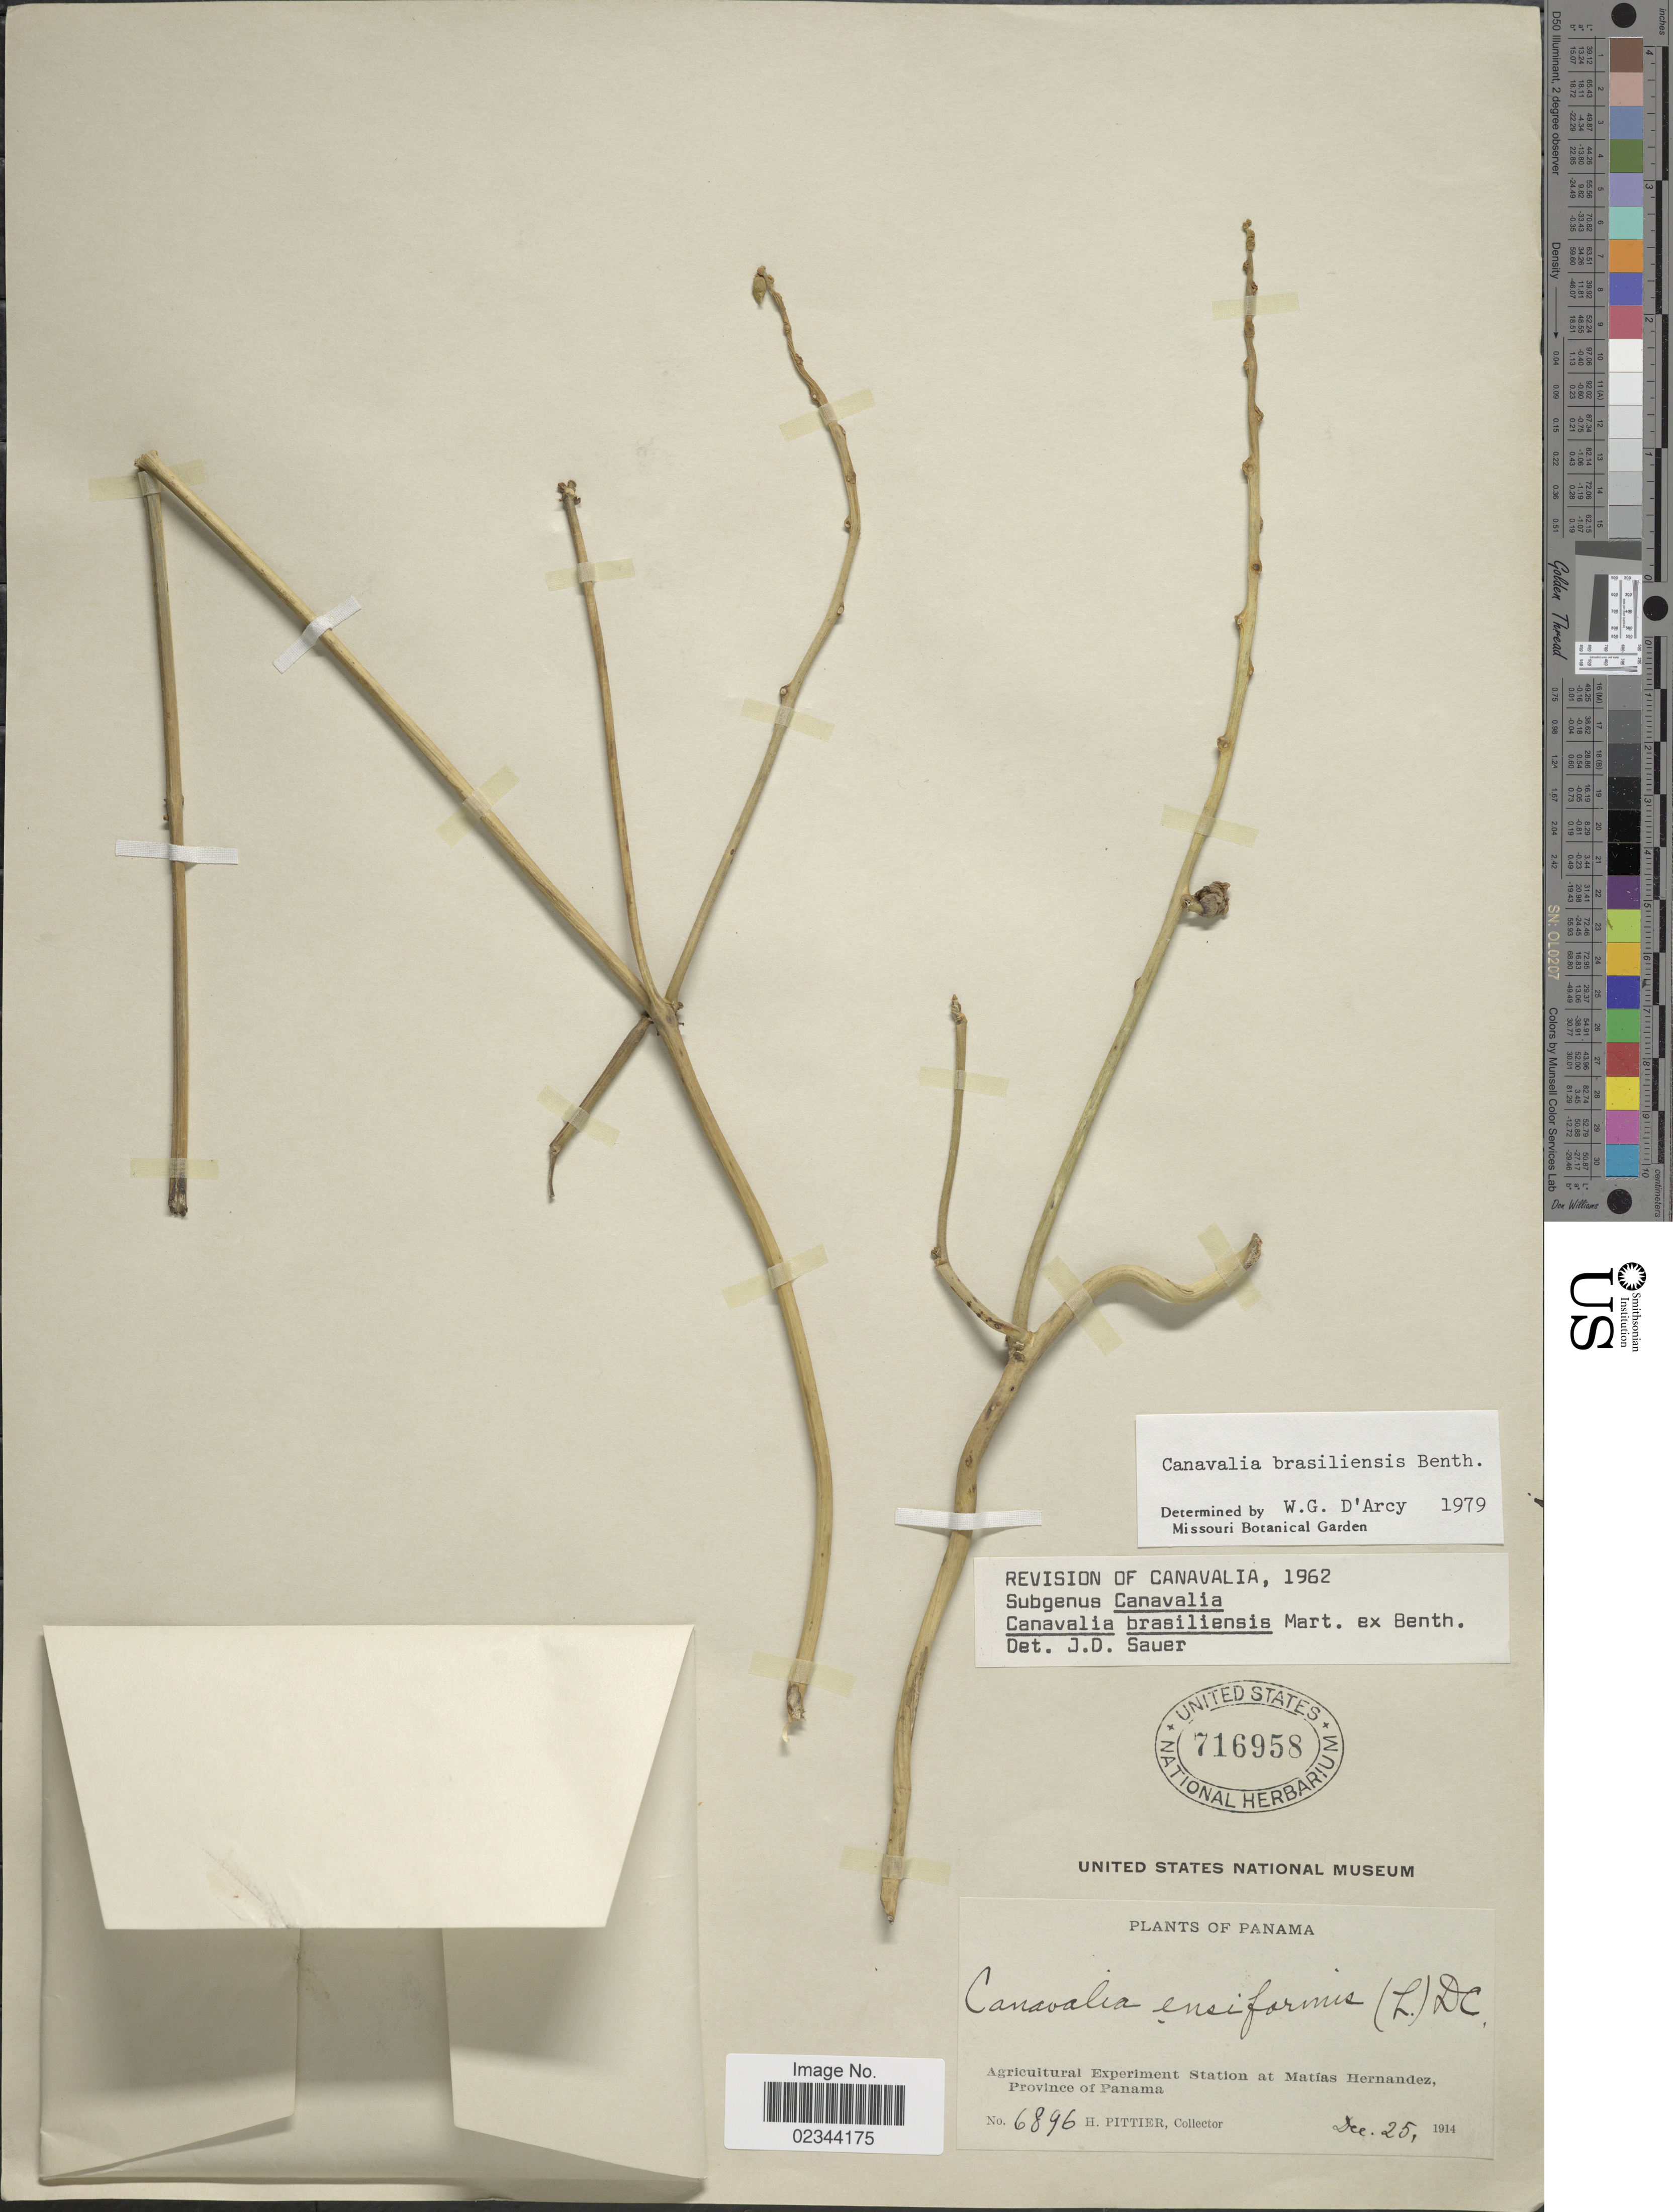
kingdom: Plantae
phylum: Tracheophyta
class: Magnoliopsida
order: Fabales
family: Fabaceae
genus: Canavalia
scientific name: Canavalia brasiliensis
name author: Mart. ex Benth.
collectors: H. F. Pittier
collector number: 6896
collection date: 1914-12-25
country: Panama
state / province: Panamá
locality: Agricultural Experiment Station at Matias Hernandez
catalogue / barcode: US 716958